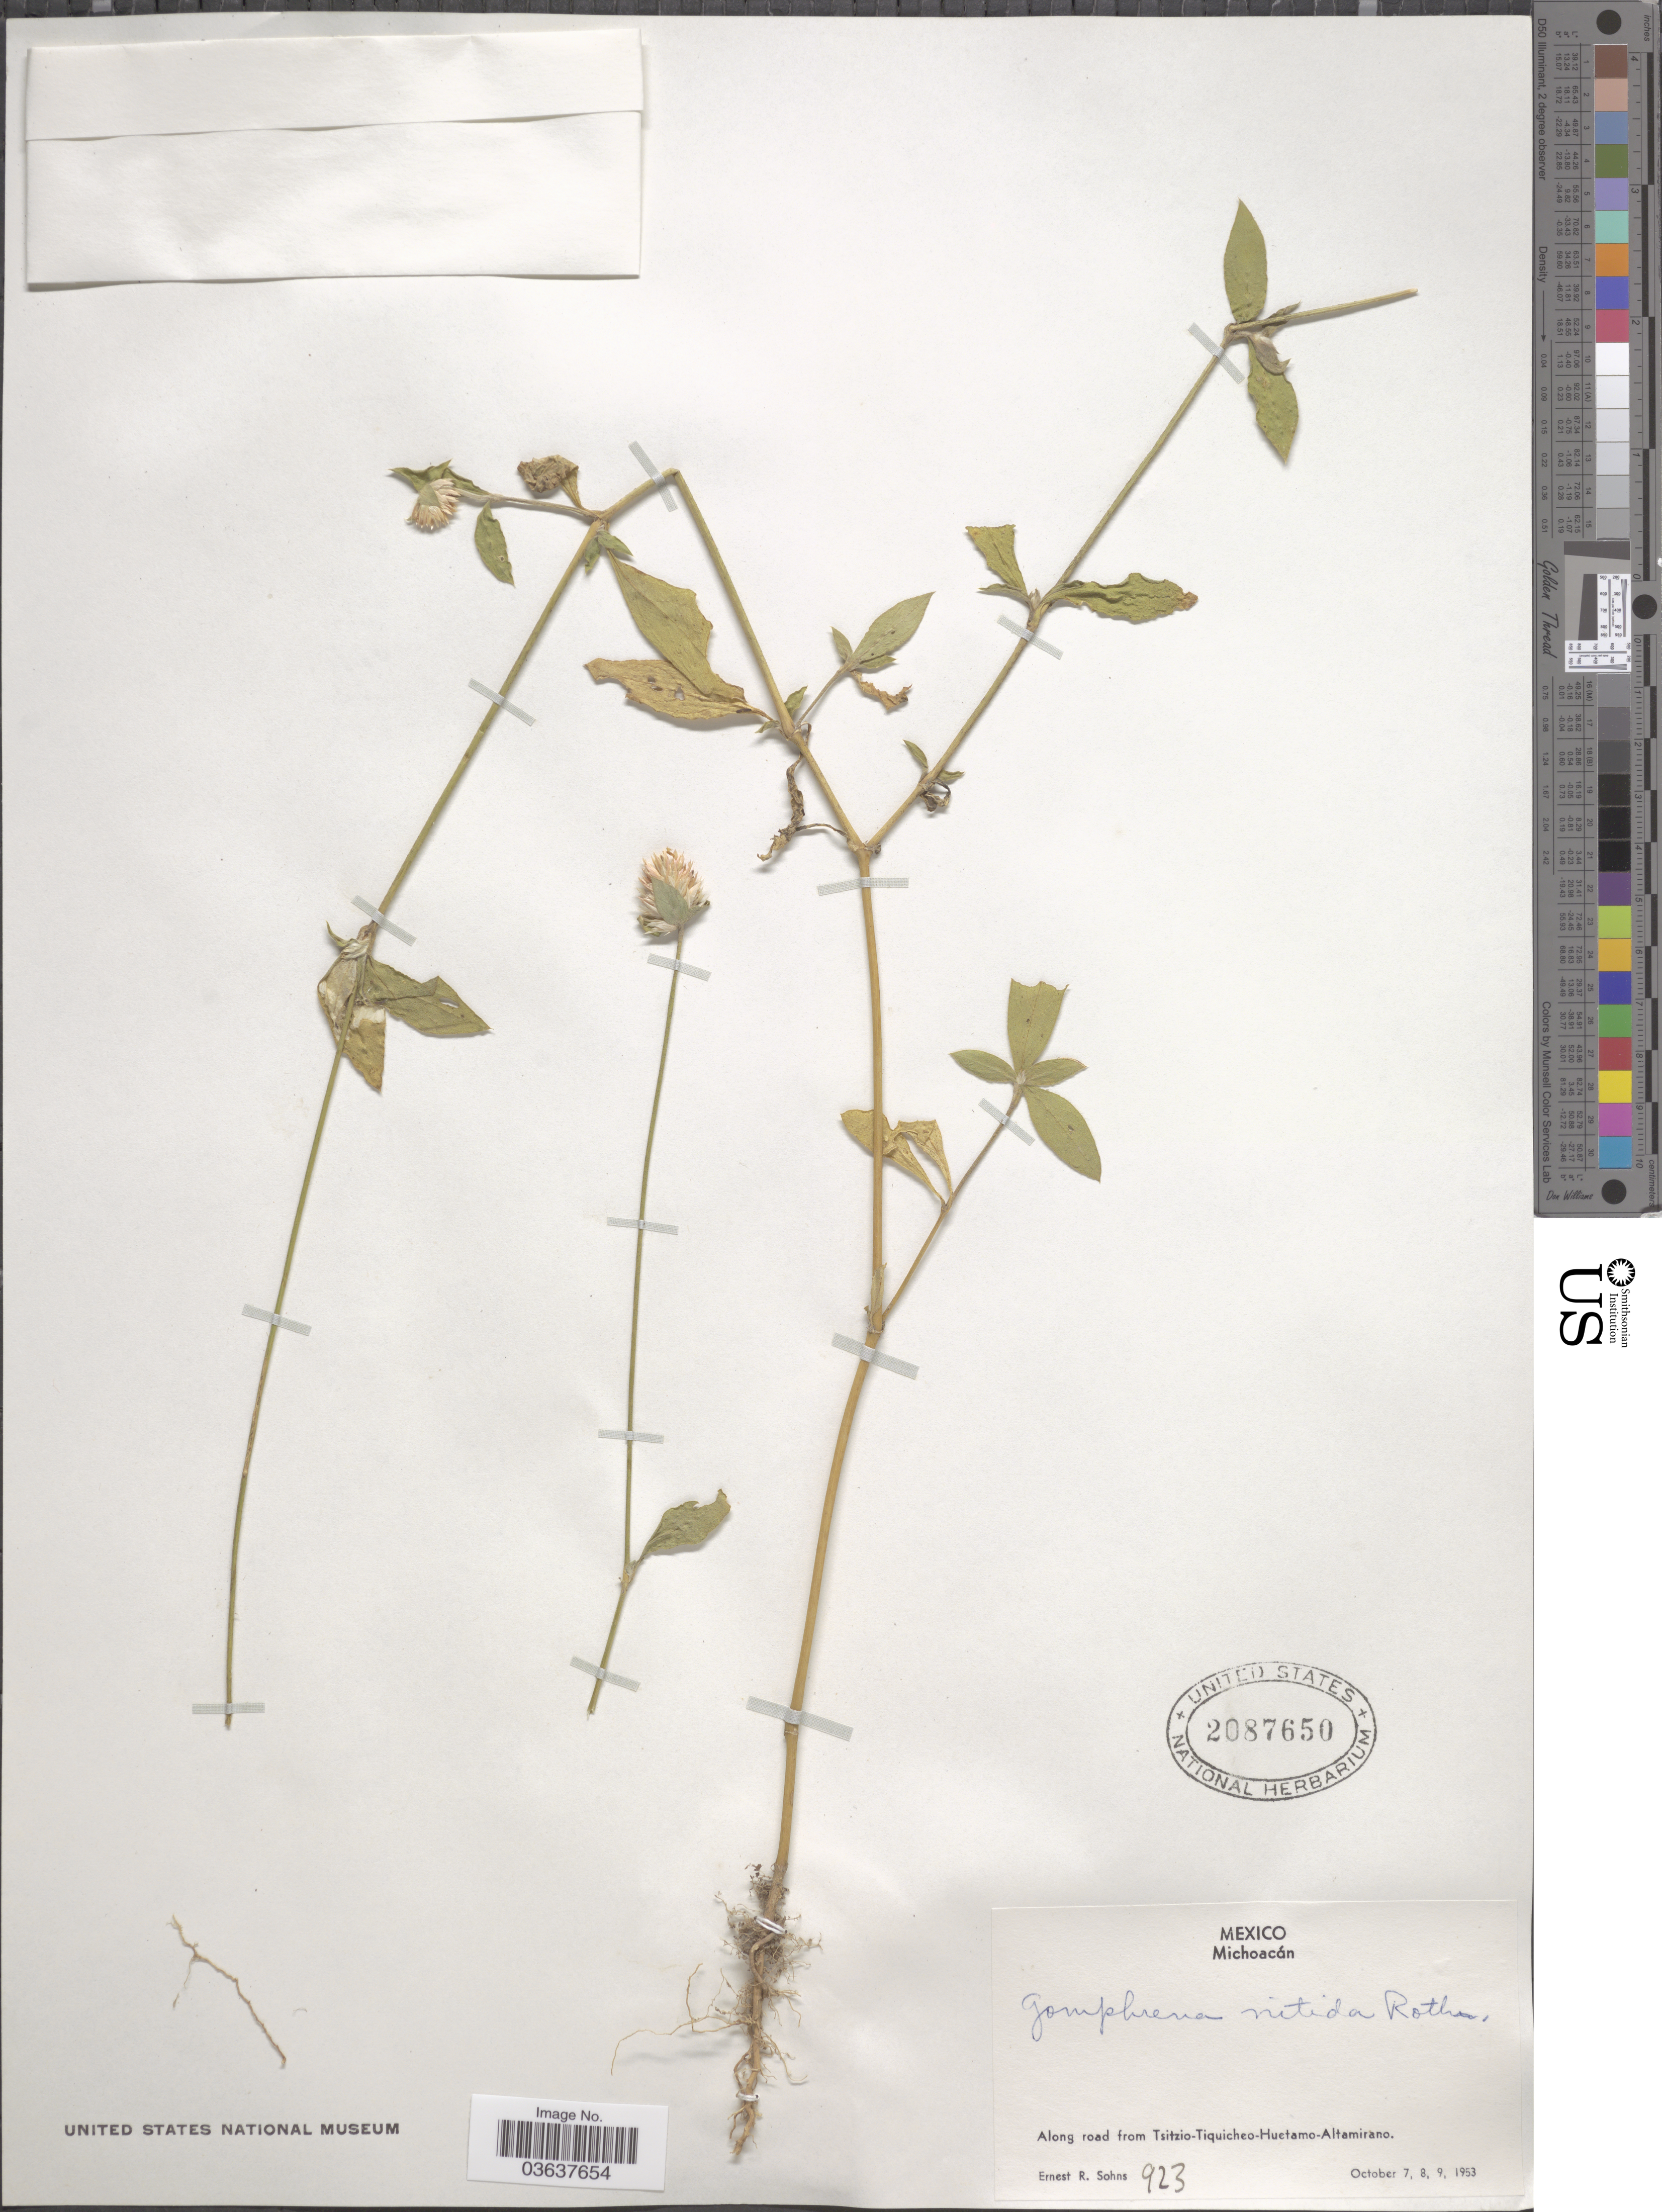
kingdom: Plantae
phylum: Tracheophyta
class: Magnoliopsida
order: Caryophyllales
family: Amaranthaceae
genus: Gomphrena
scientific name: Gomphrena nitida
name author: Rothr.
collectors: E. R. Sohns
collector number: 923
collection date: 1953-10-07/1953-10-09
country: Mexico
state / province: Michoacán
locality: Along road from Tsitzio-Tiquicheo-Huetamo-Altamirano.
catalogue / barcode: US 2087650